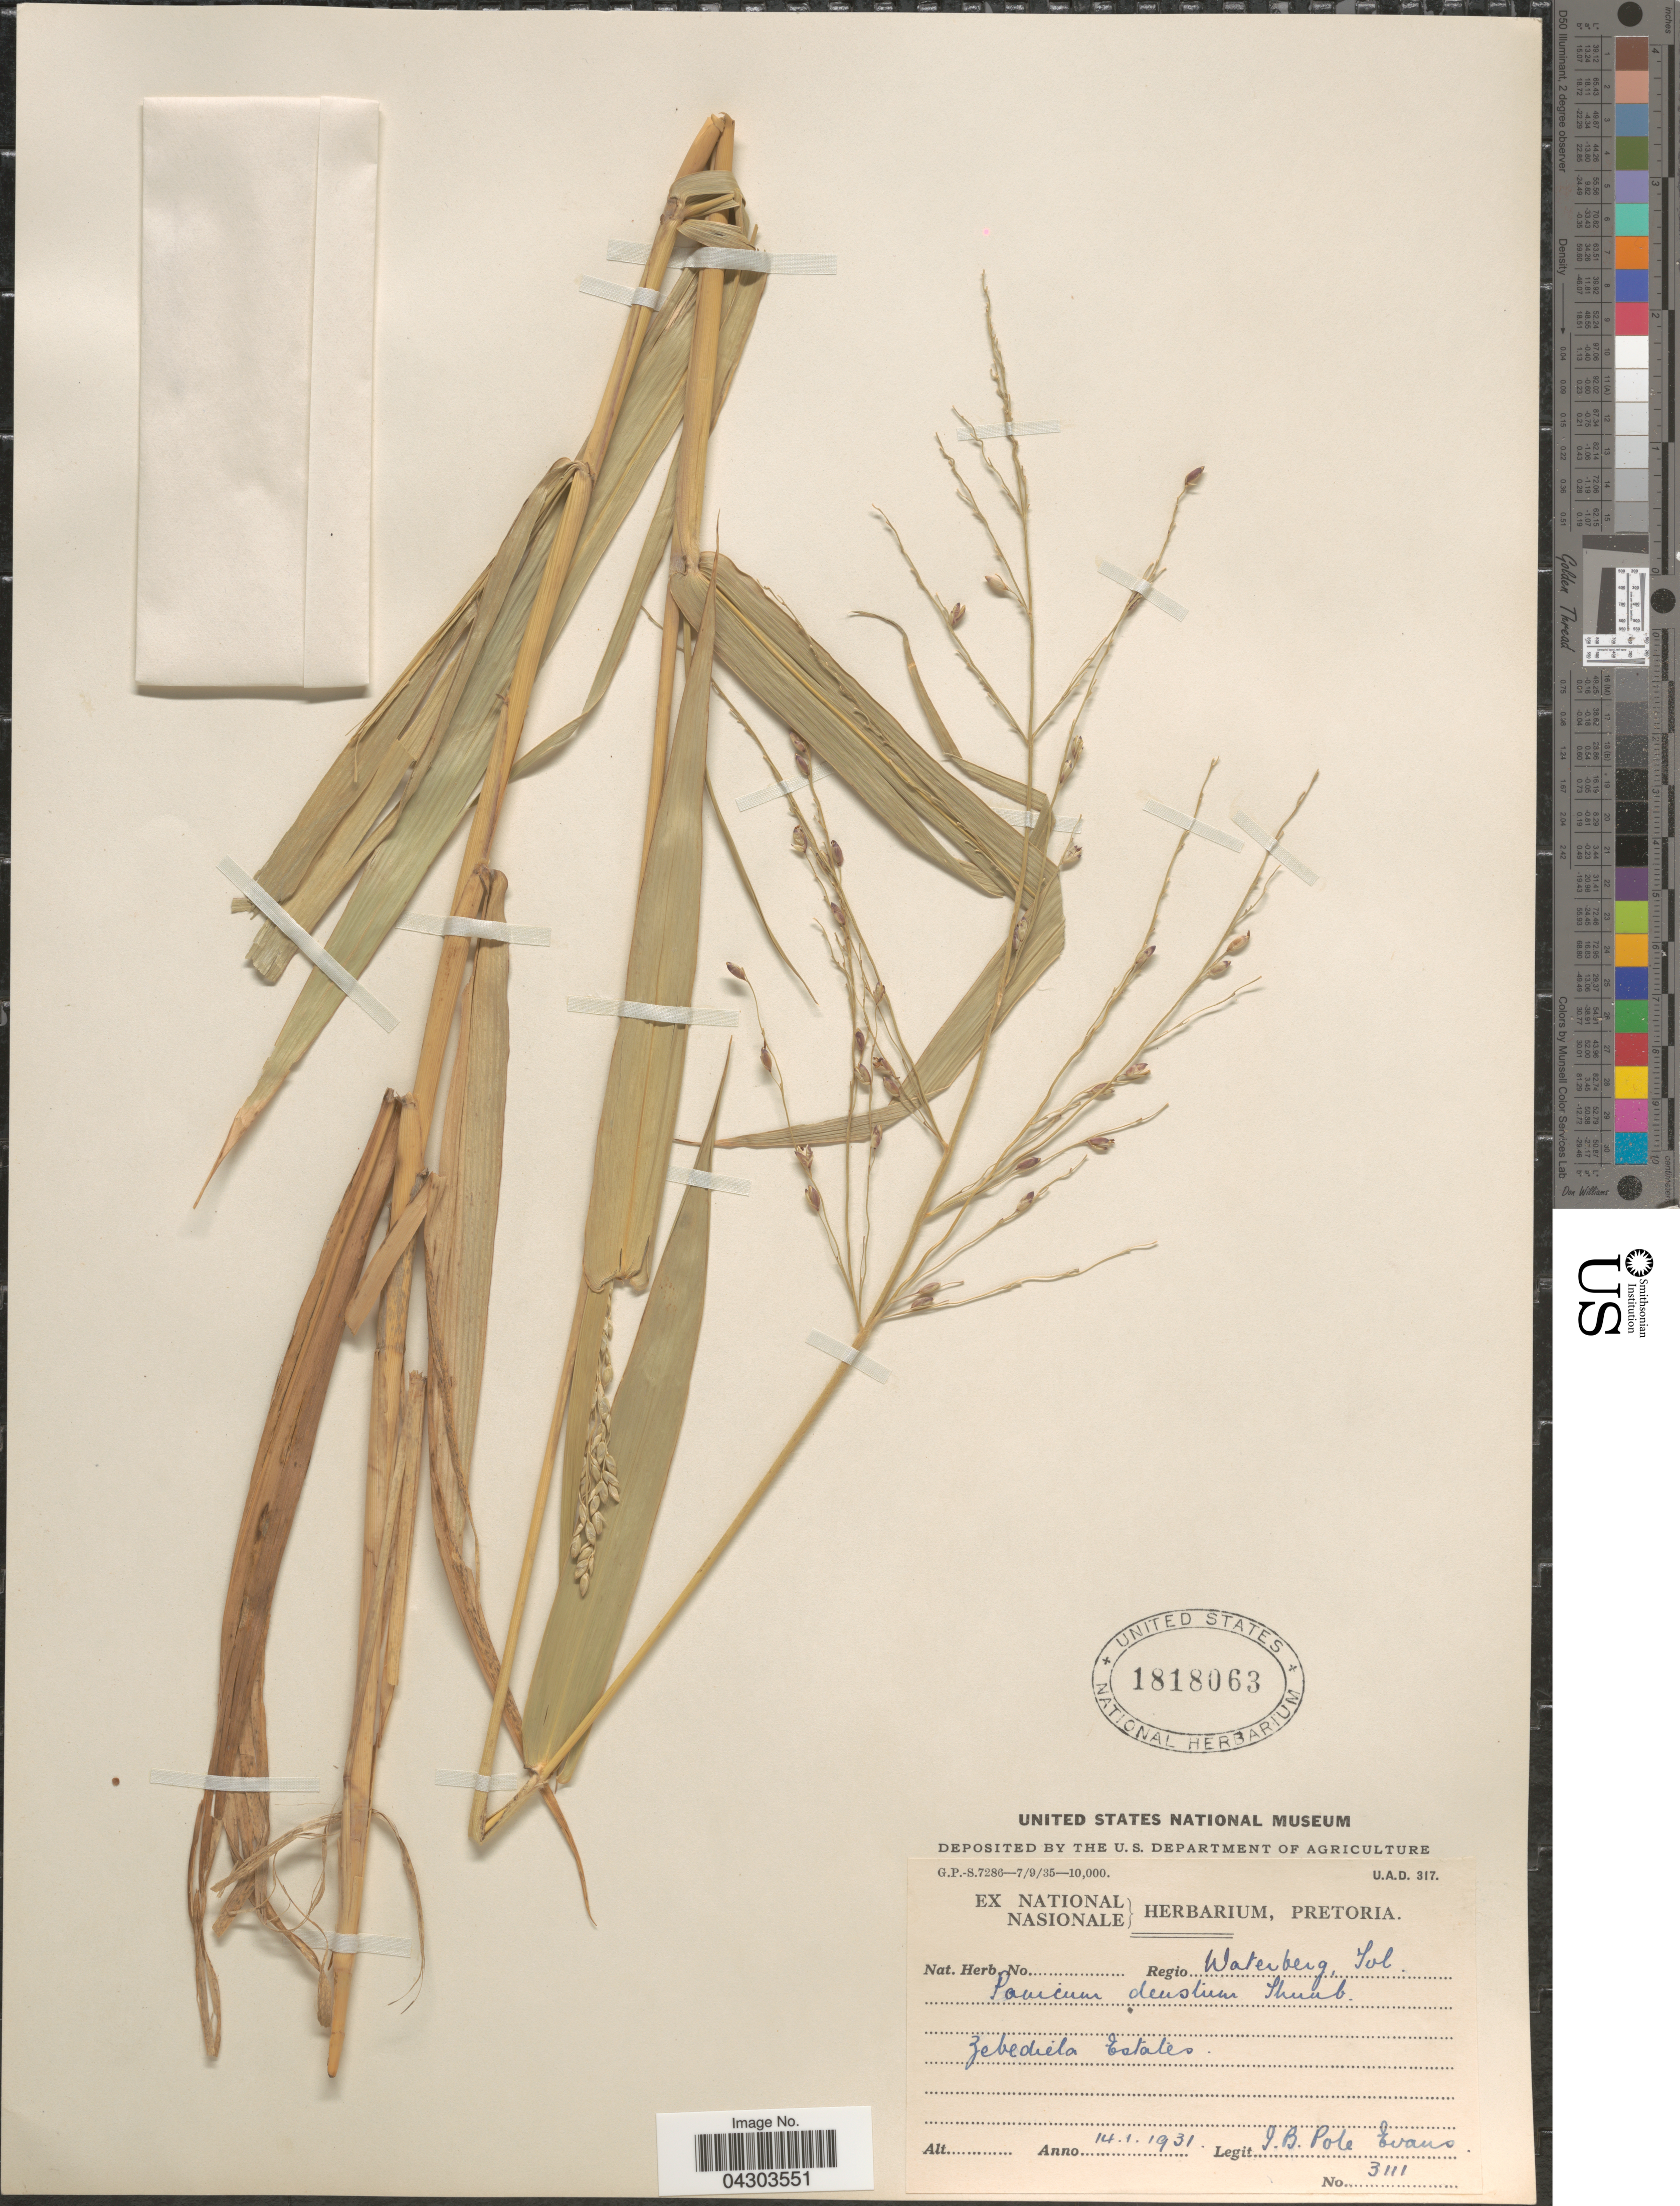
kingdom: Plantae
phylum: Tracheophyta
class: Liliopsida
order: Poales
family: Poaceae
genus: Panicum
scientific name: Panicum deustum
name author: Thunb.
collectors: I. B. Pole-Evans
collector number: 3111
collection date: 1931-01-14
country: South Africa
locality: Regio Waterberg, Jol. Zebediela Estates.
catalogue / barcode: US 1818063